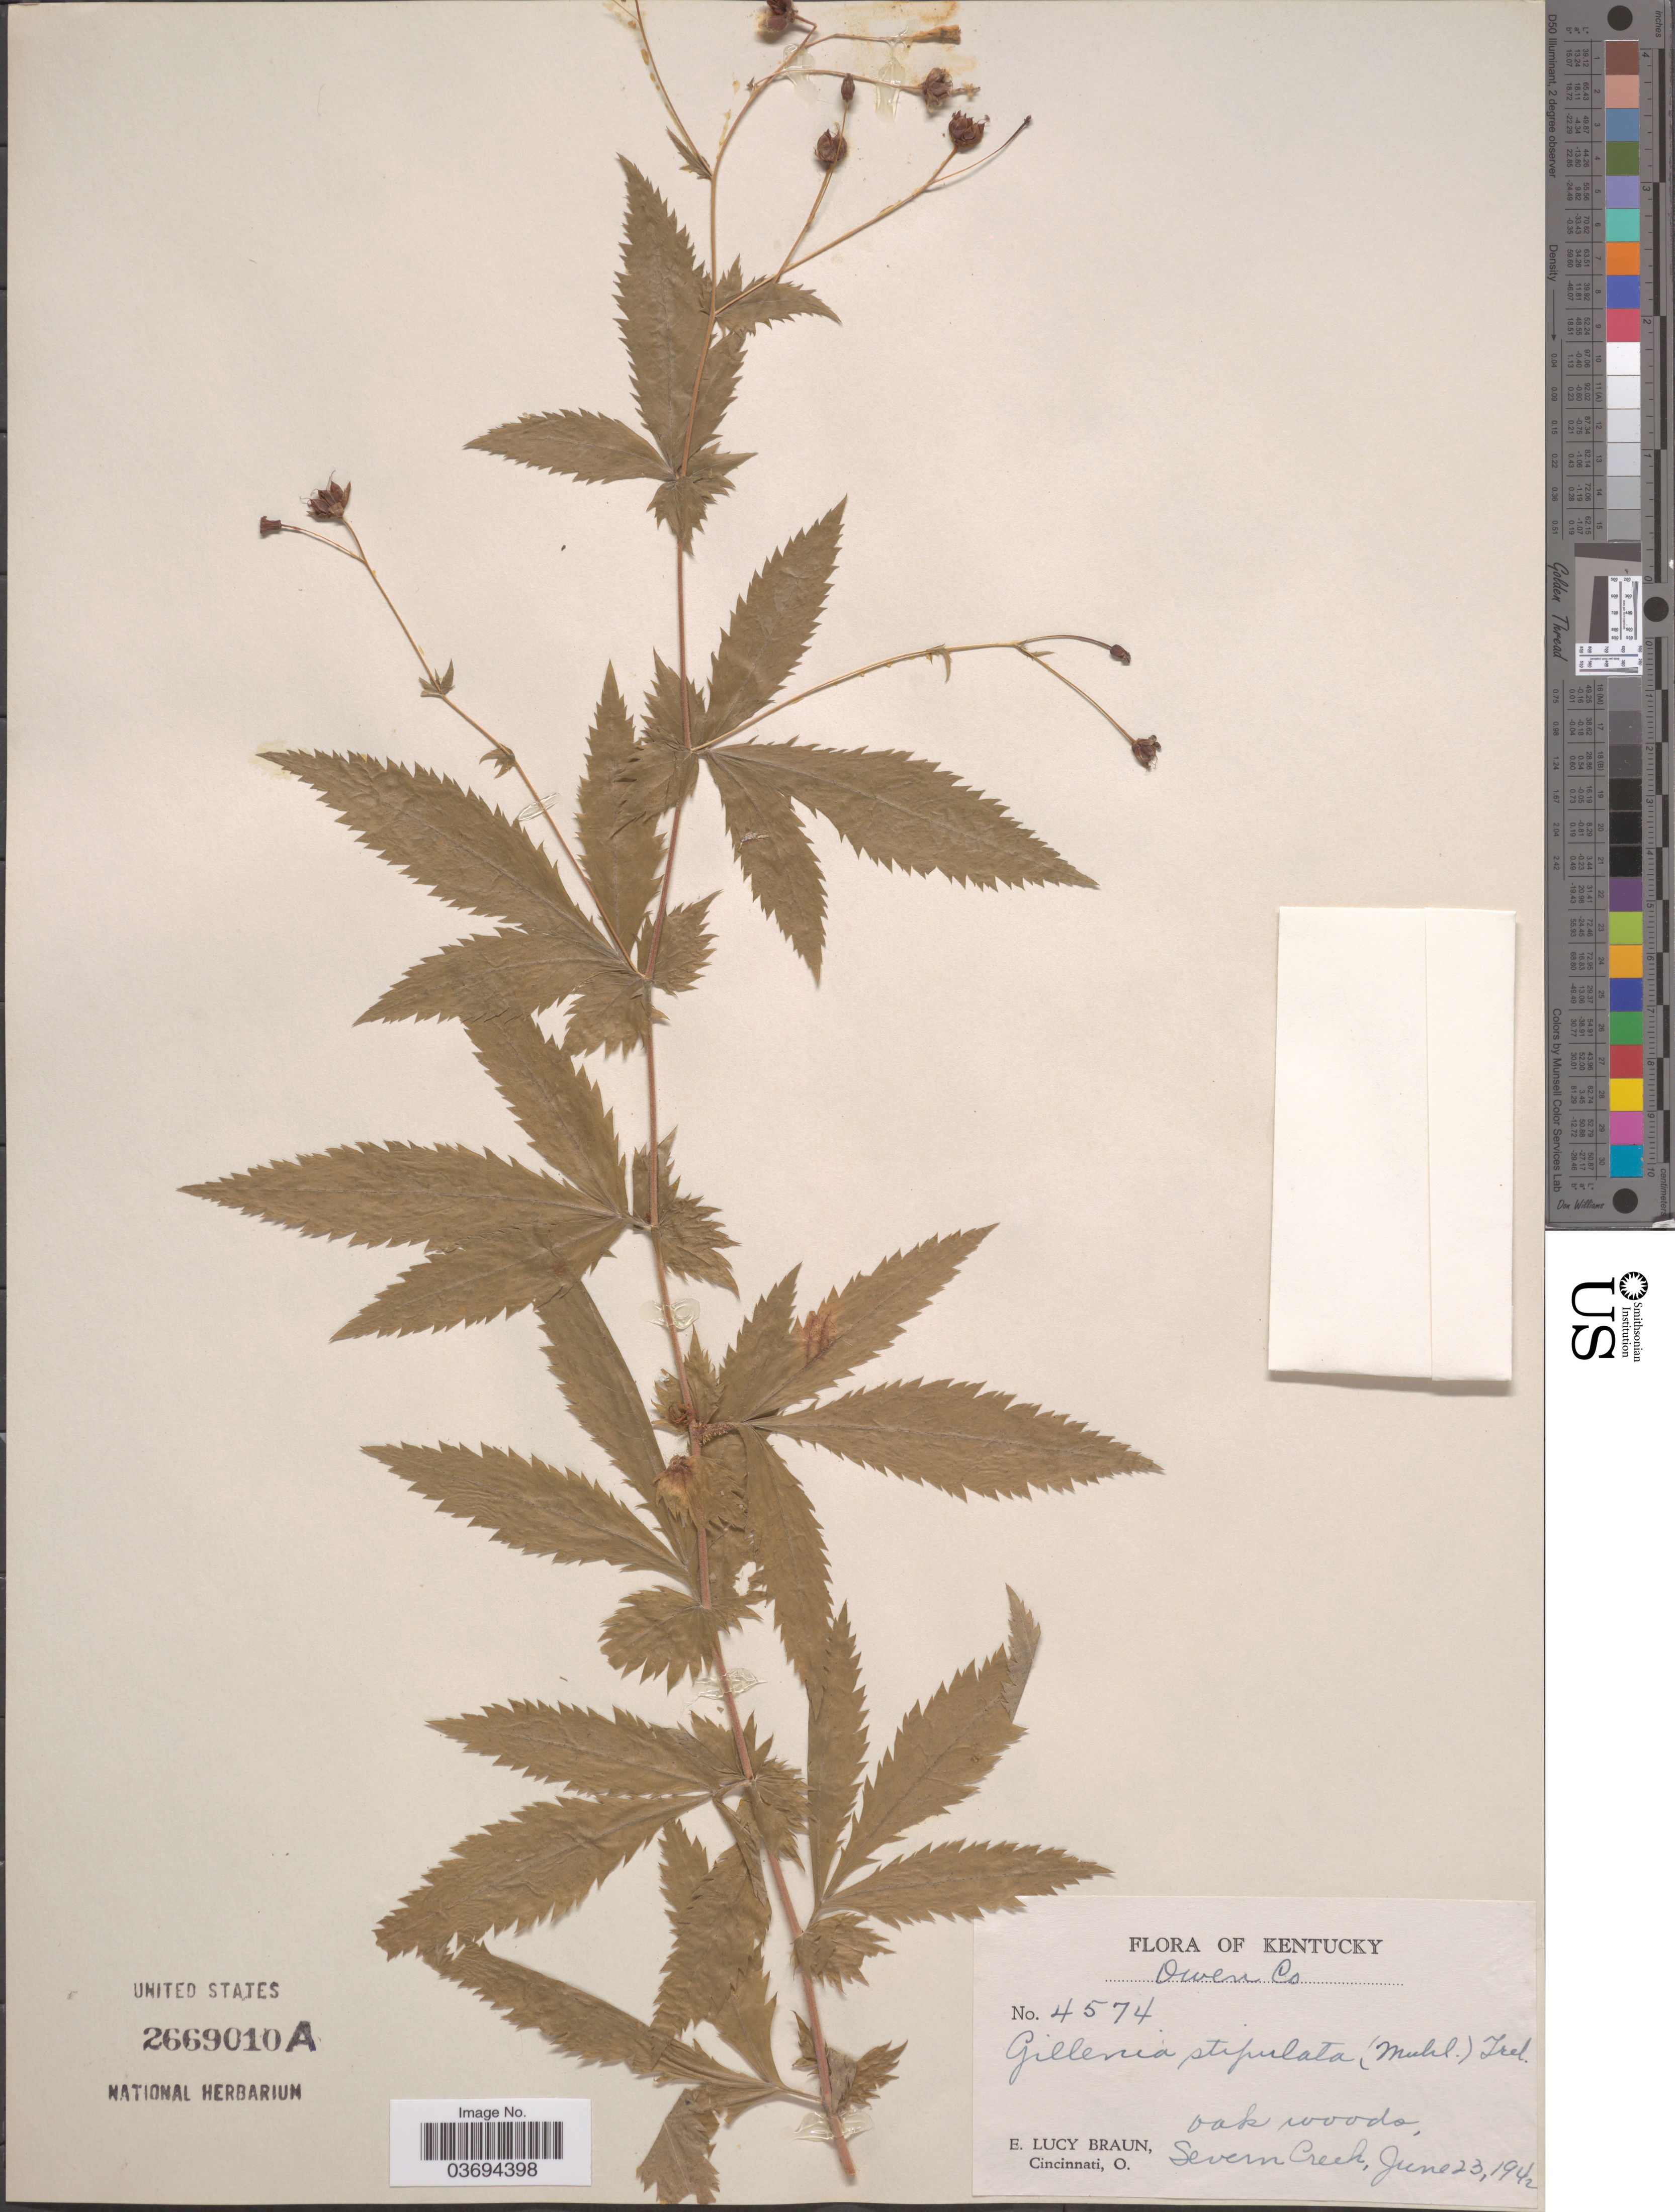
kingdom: Plantae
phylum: Tracheophyta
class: Magnoliopsida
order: Rosales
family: Rosaceae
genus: Gillenia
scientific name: Gillenia stipulata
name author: (Muhl. ex Willd.) Nutt.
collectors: E. L. Braun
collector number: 4574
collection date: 1942-06-23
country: United States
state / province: Kentucky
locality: Owen Co. Severn Creek.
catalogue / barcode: US 2669010A